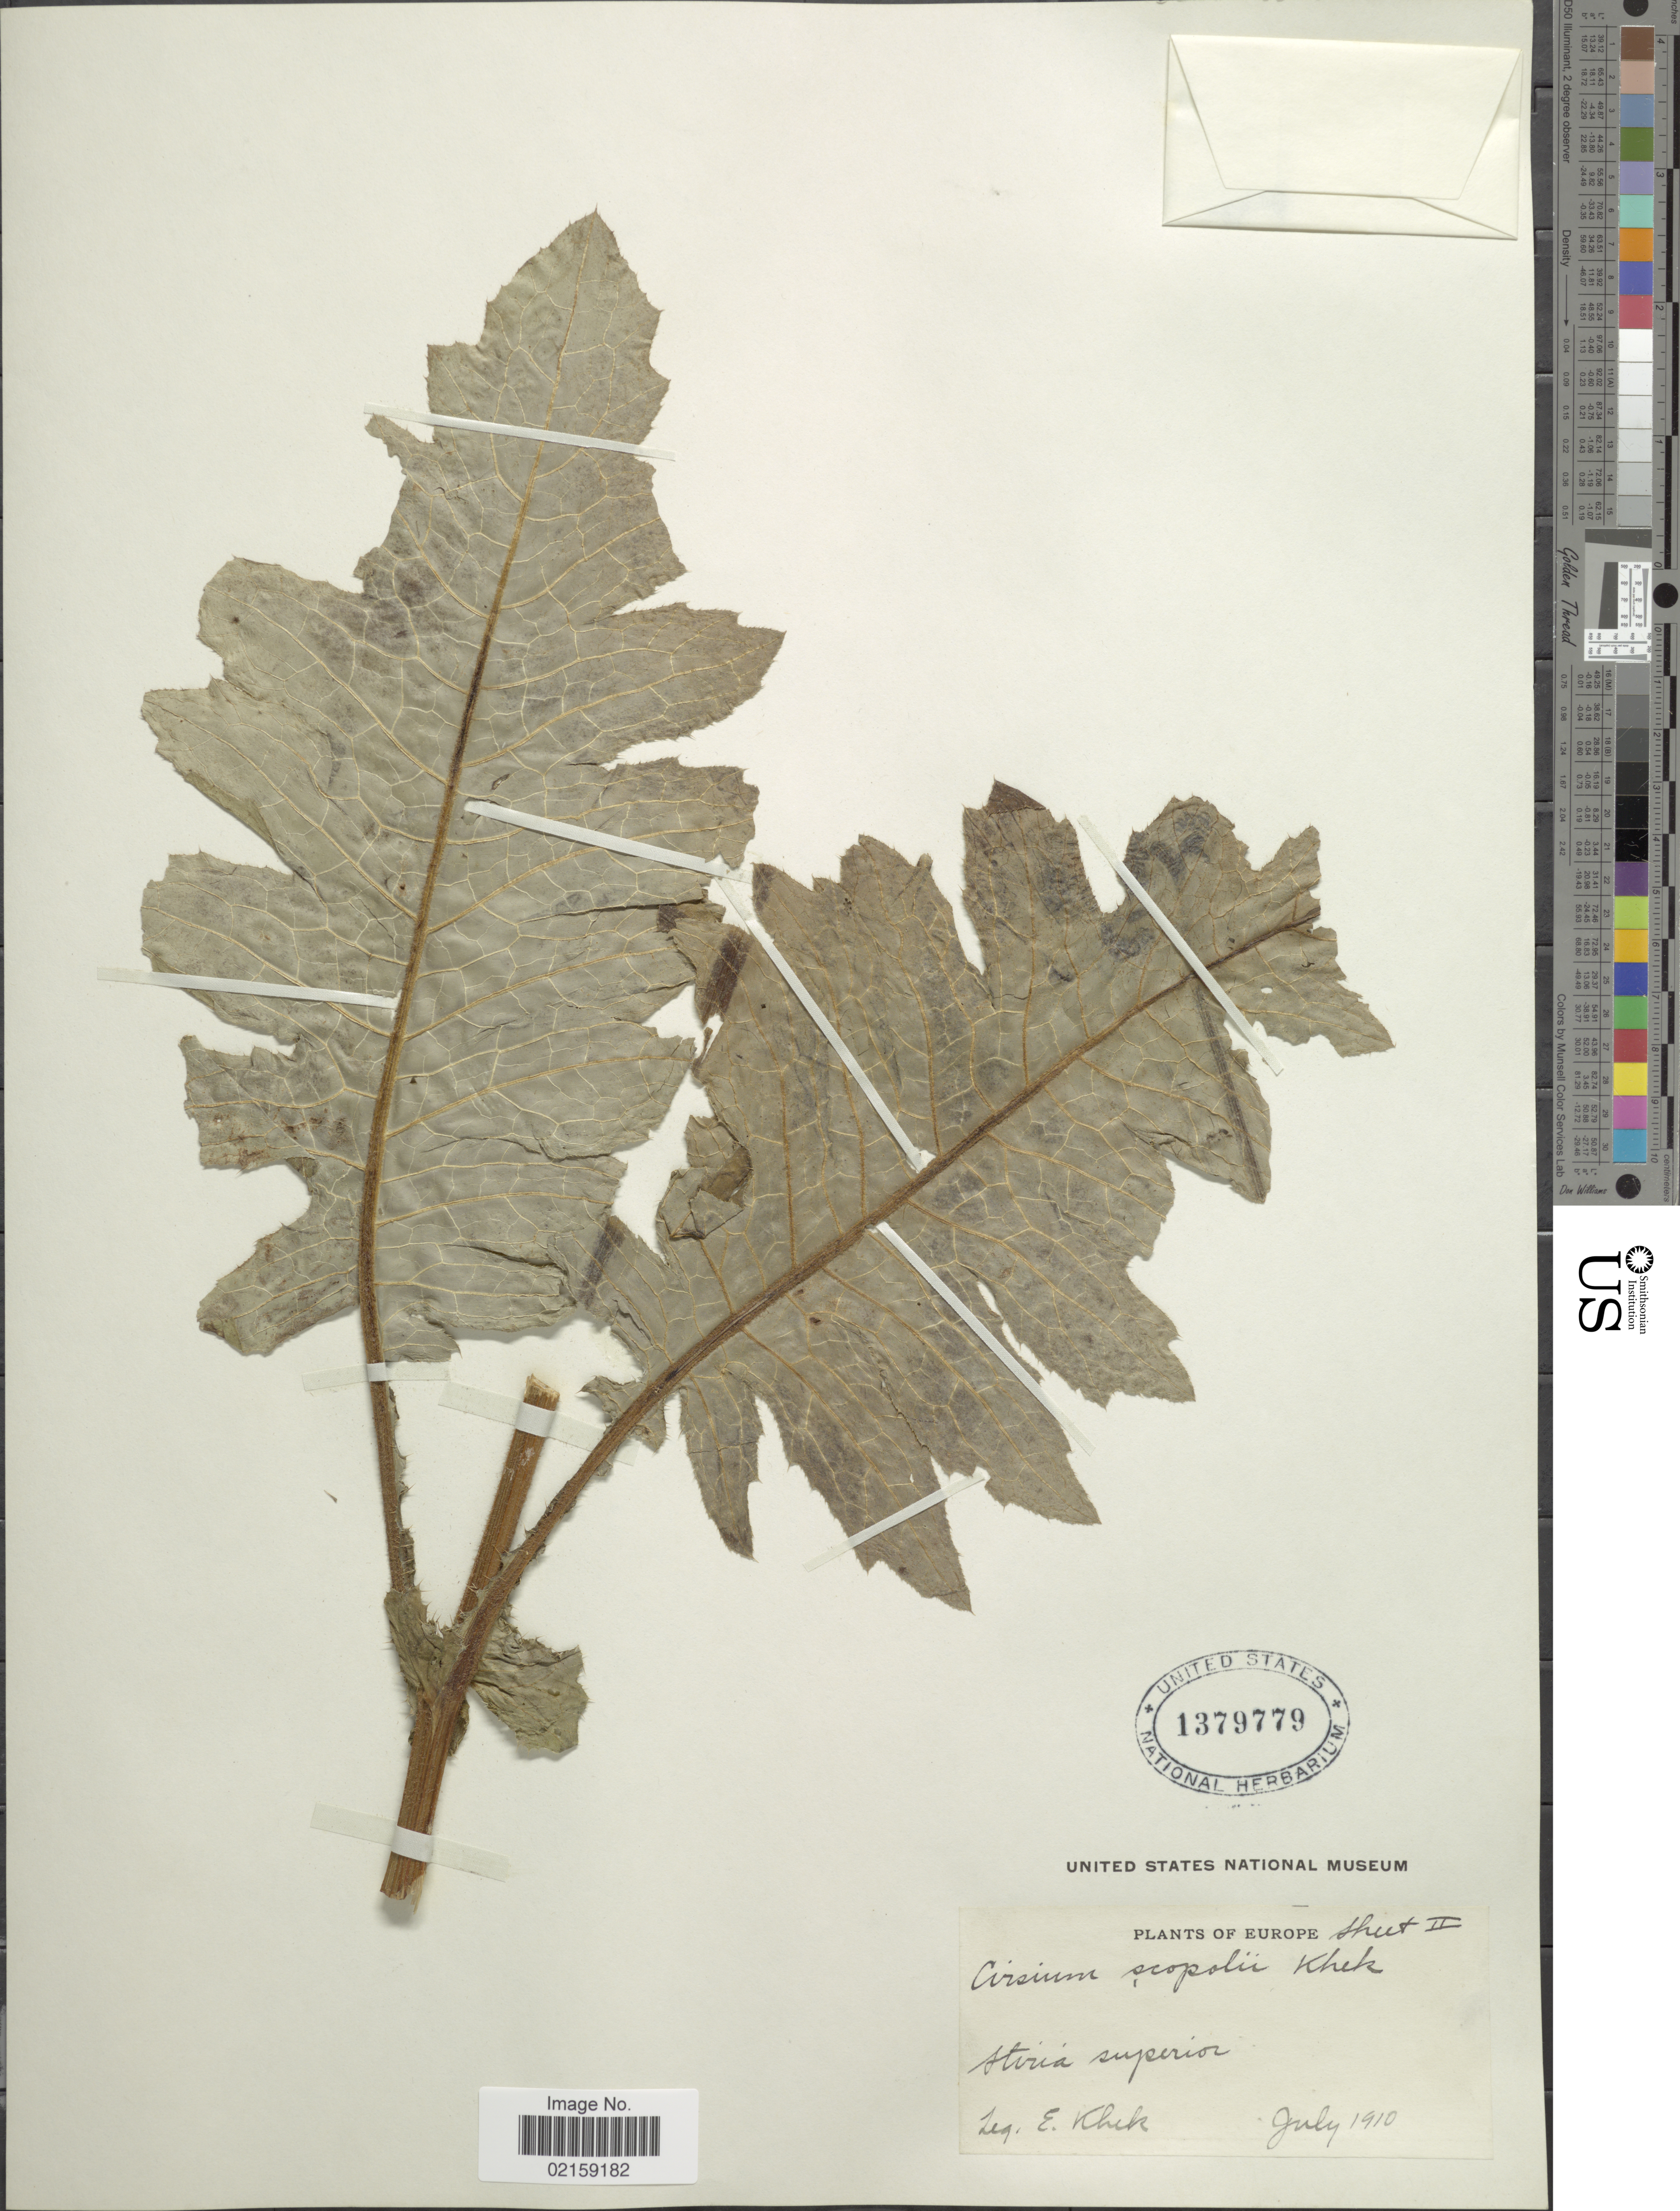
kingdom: Plantae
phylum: Tracheophyta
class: Magnoliopsida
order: Asterales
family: Asteraceae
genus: Cirsium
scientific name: Cirsium scopolii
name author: Khek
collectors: E. J. Khek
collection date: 1910-07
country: Austria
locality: Stiria superior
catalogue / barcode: US 1379779